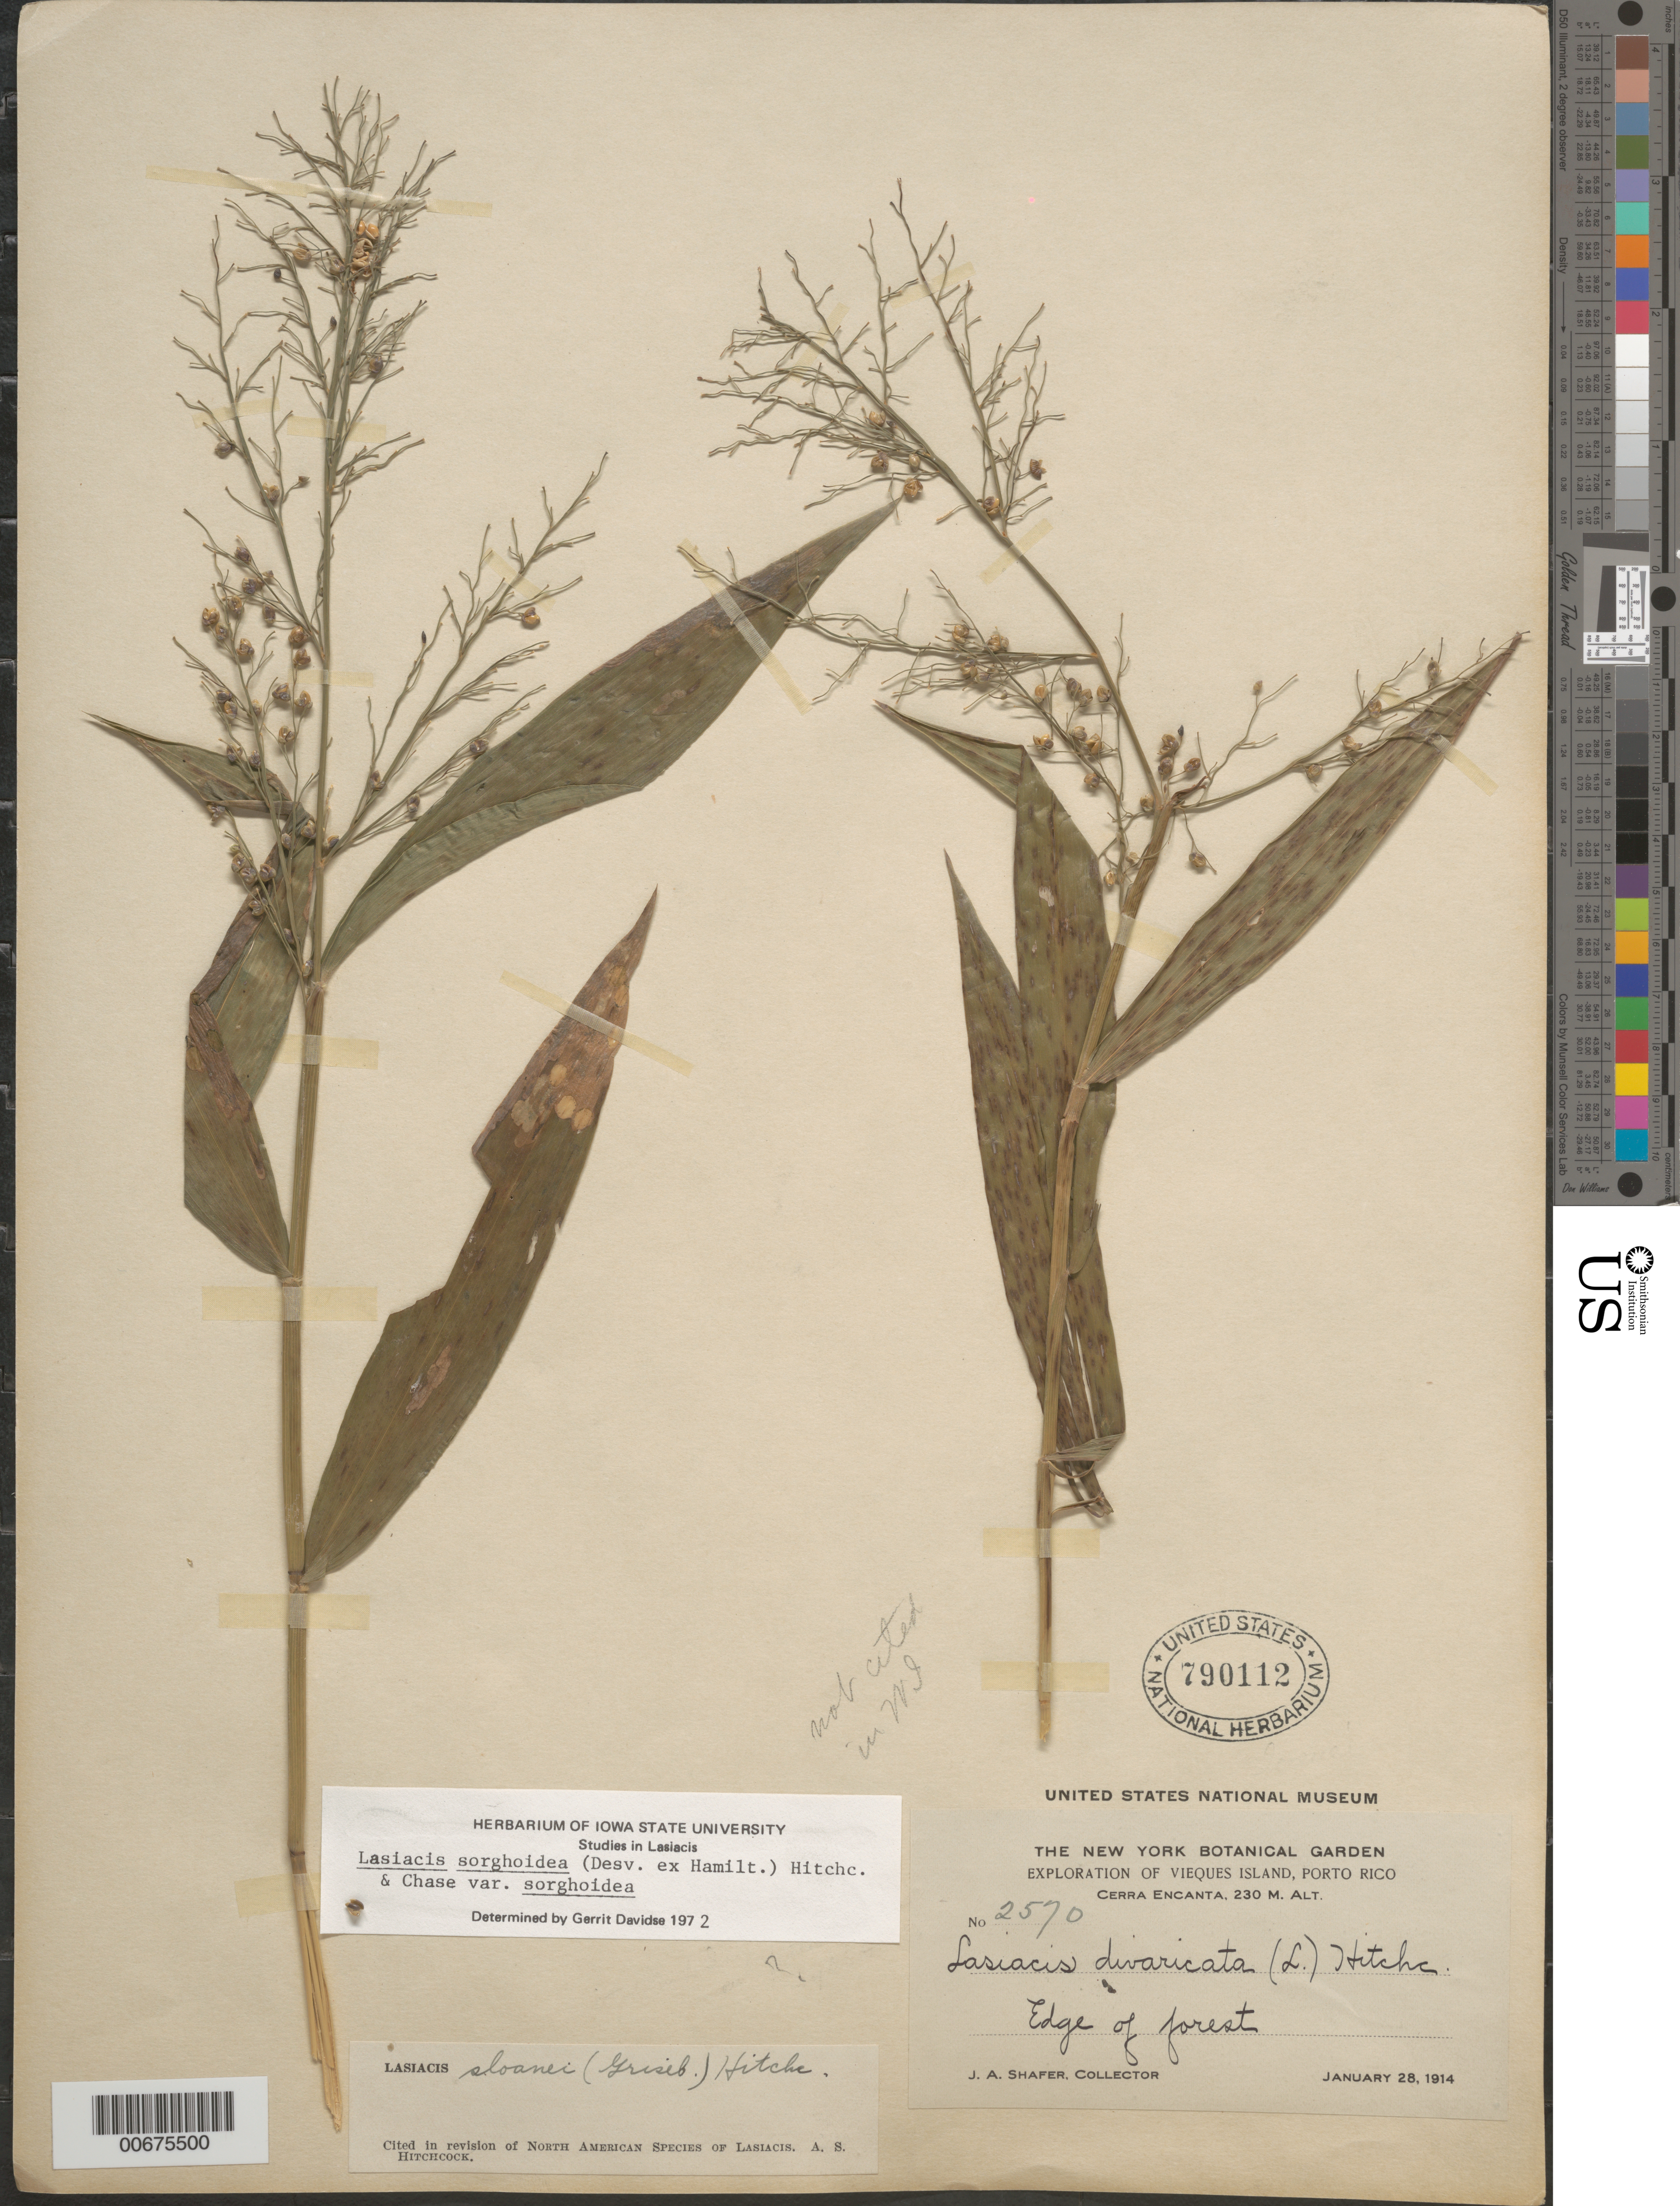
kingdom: Plantae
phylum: Tracheophyta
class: Liliopsida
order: Poales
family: Poaceae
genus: Lasiacis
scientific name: Lasiacis sorghoidea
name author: (Desv. ex Ham.) Hitchc. & Chase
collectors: J. A. Shafer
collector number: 2570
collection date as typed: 28 Jan 1914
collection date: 1914-01-28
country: Puerto Rico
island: Vieques I.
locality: Vieques Island: Cerra Encanta. Edge of forest.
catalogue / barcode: US 790112